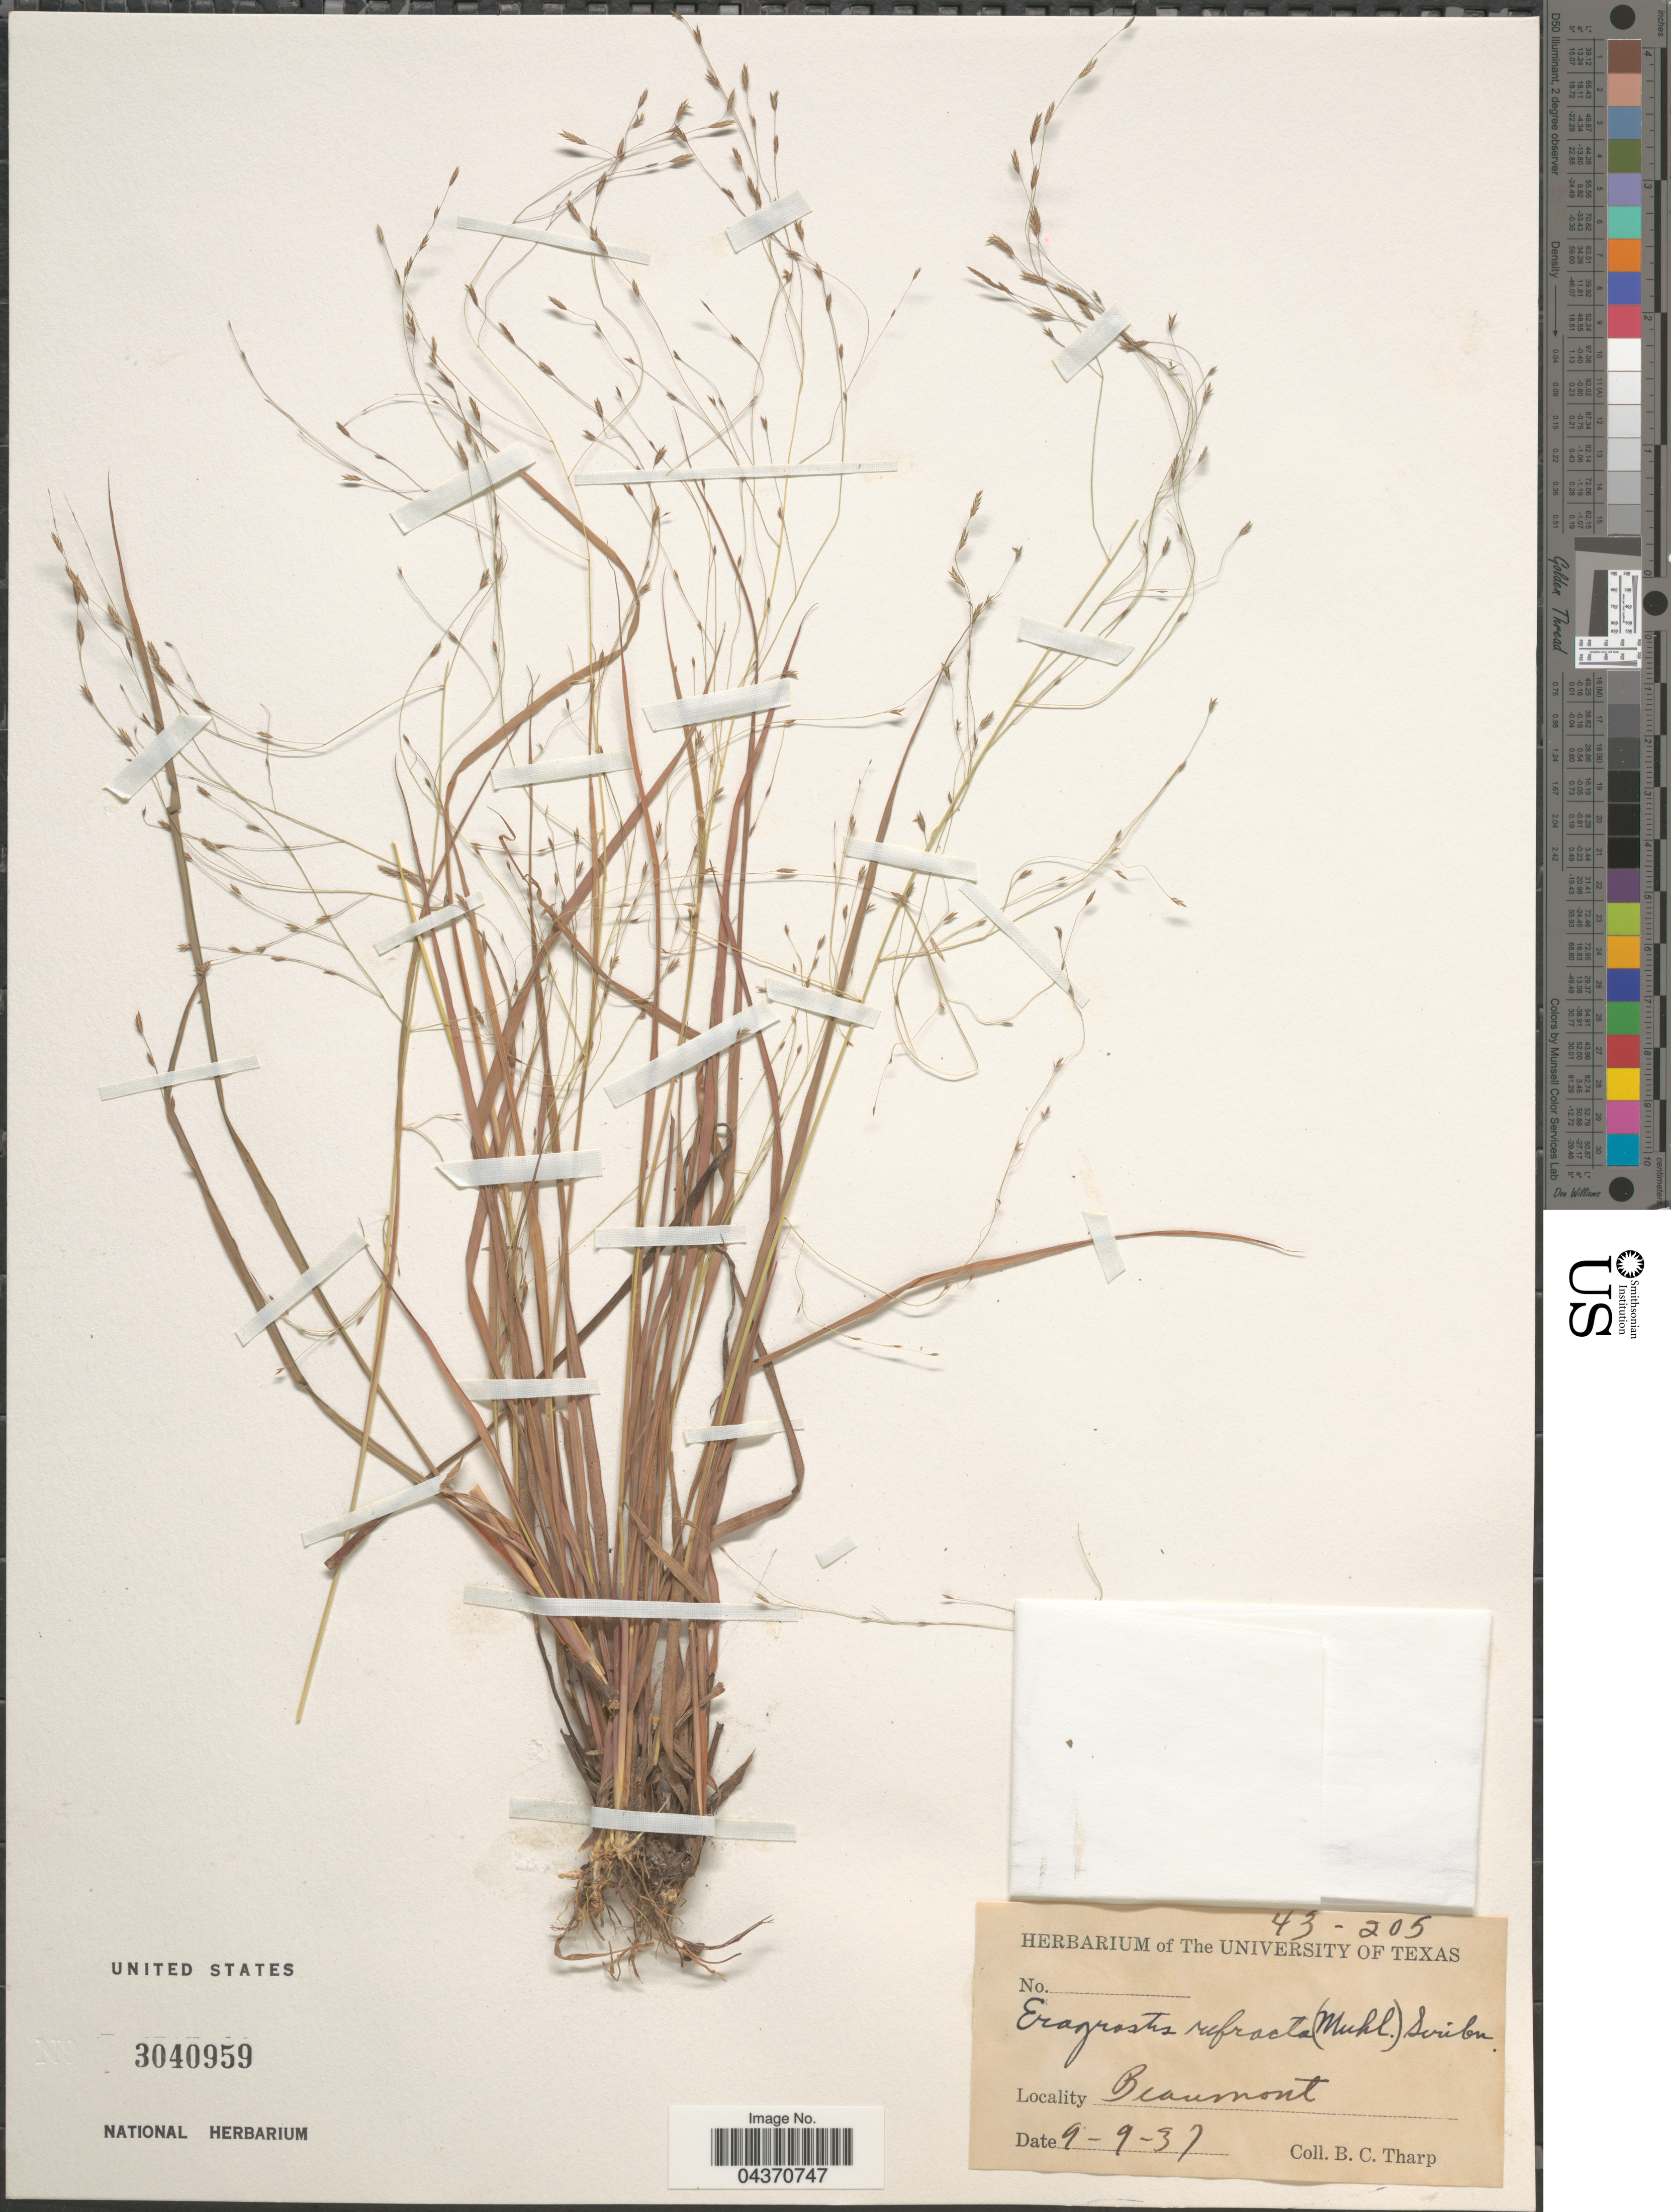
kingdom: Plantae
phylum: Tracheophyta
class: Liliopsida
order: Poales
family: Poaceae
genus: Eragrostis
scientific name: Eragrostis refracta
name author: (Muhl.) Scribn.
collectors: B. C. Tharp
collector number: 43-205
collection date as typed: Transcribed d/m/y: 9/9/37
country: United States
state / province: Texas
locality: Beaumont.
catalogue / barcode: US 3040959